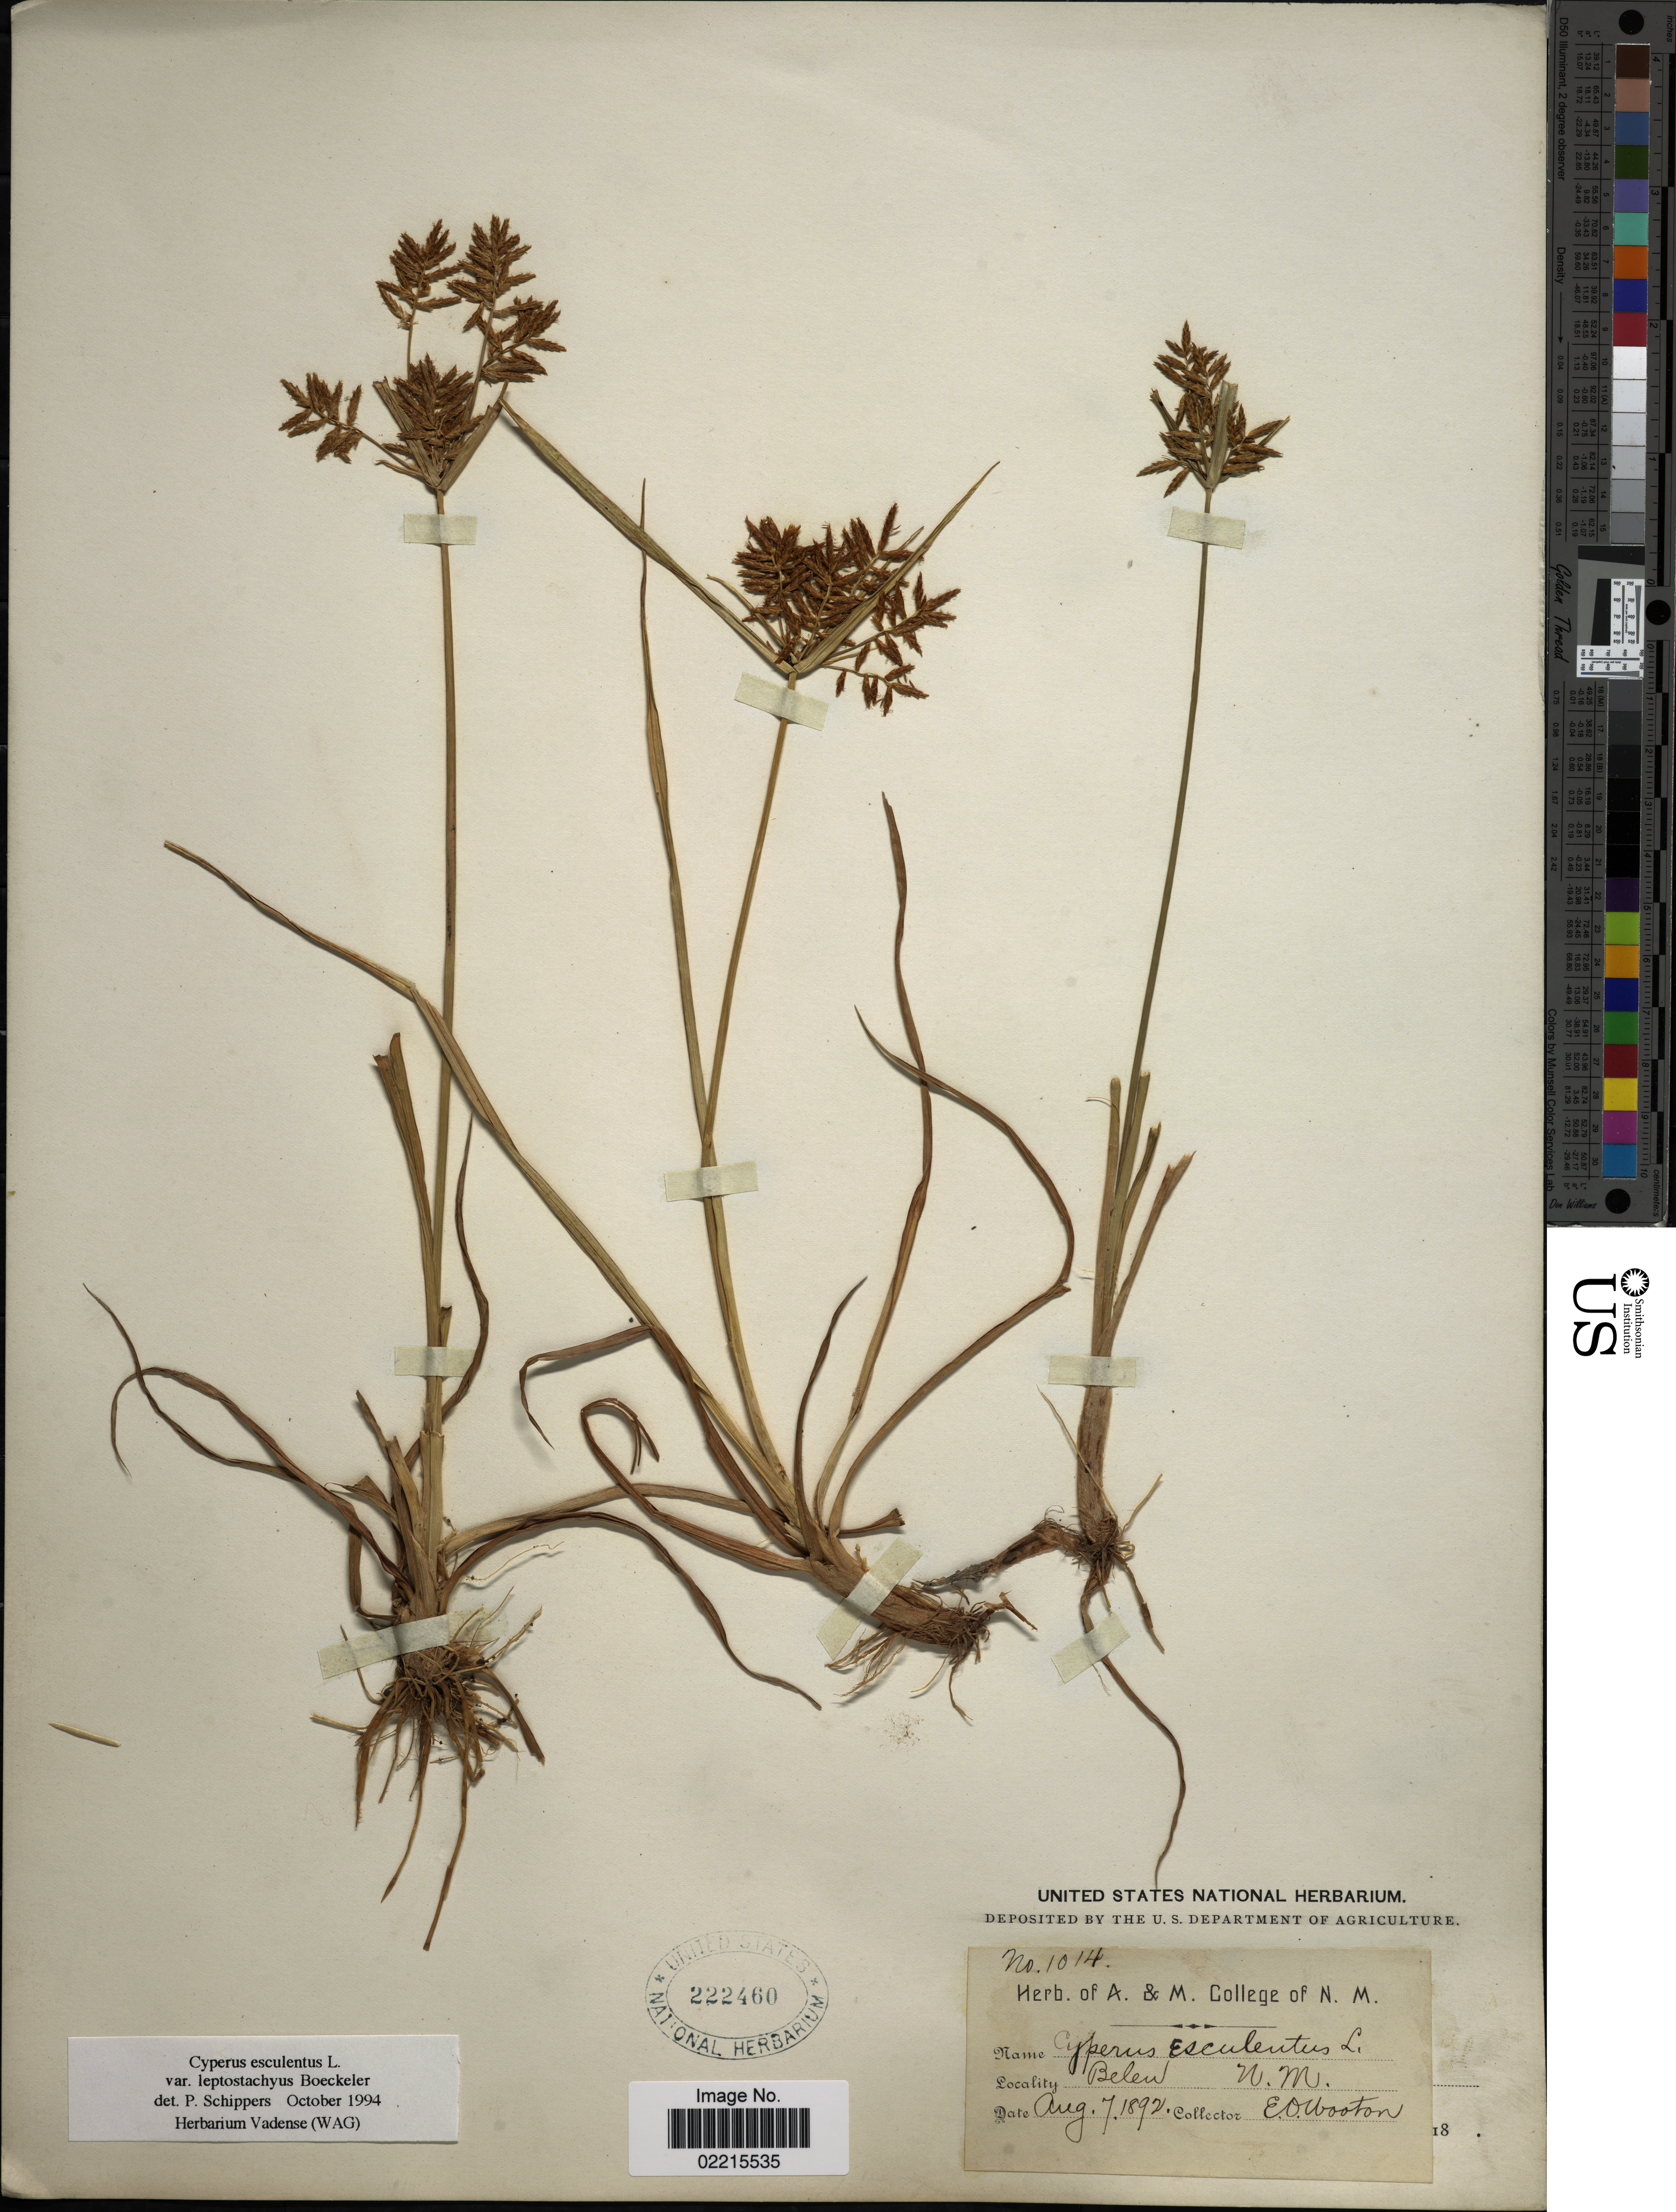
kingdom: Plantae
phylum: Tracheophyta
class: Liliopsida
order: Poales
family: Cyperaceae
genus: Cyperus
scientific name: Cyperus esculentus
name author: L.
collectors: E. O. Wooton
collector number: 1014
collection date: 1892-08-07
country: United States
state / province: New Mexico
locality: Belen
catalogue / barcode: US 222460